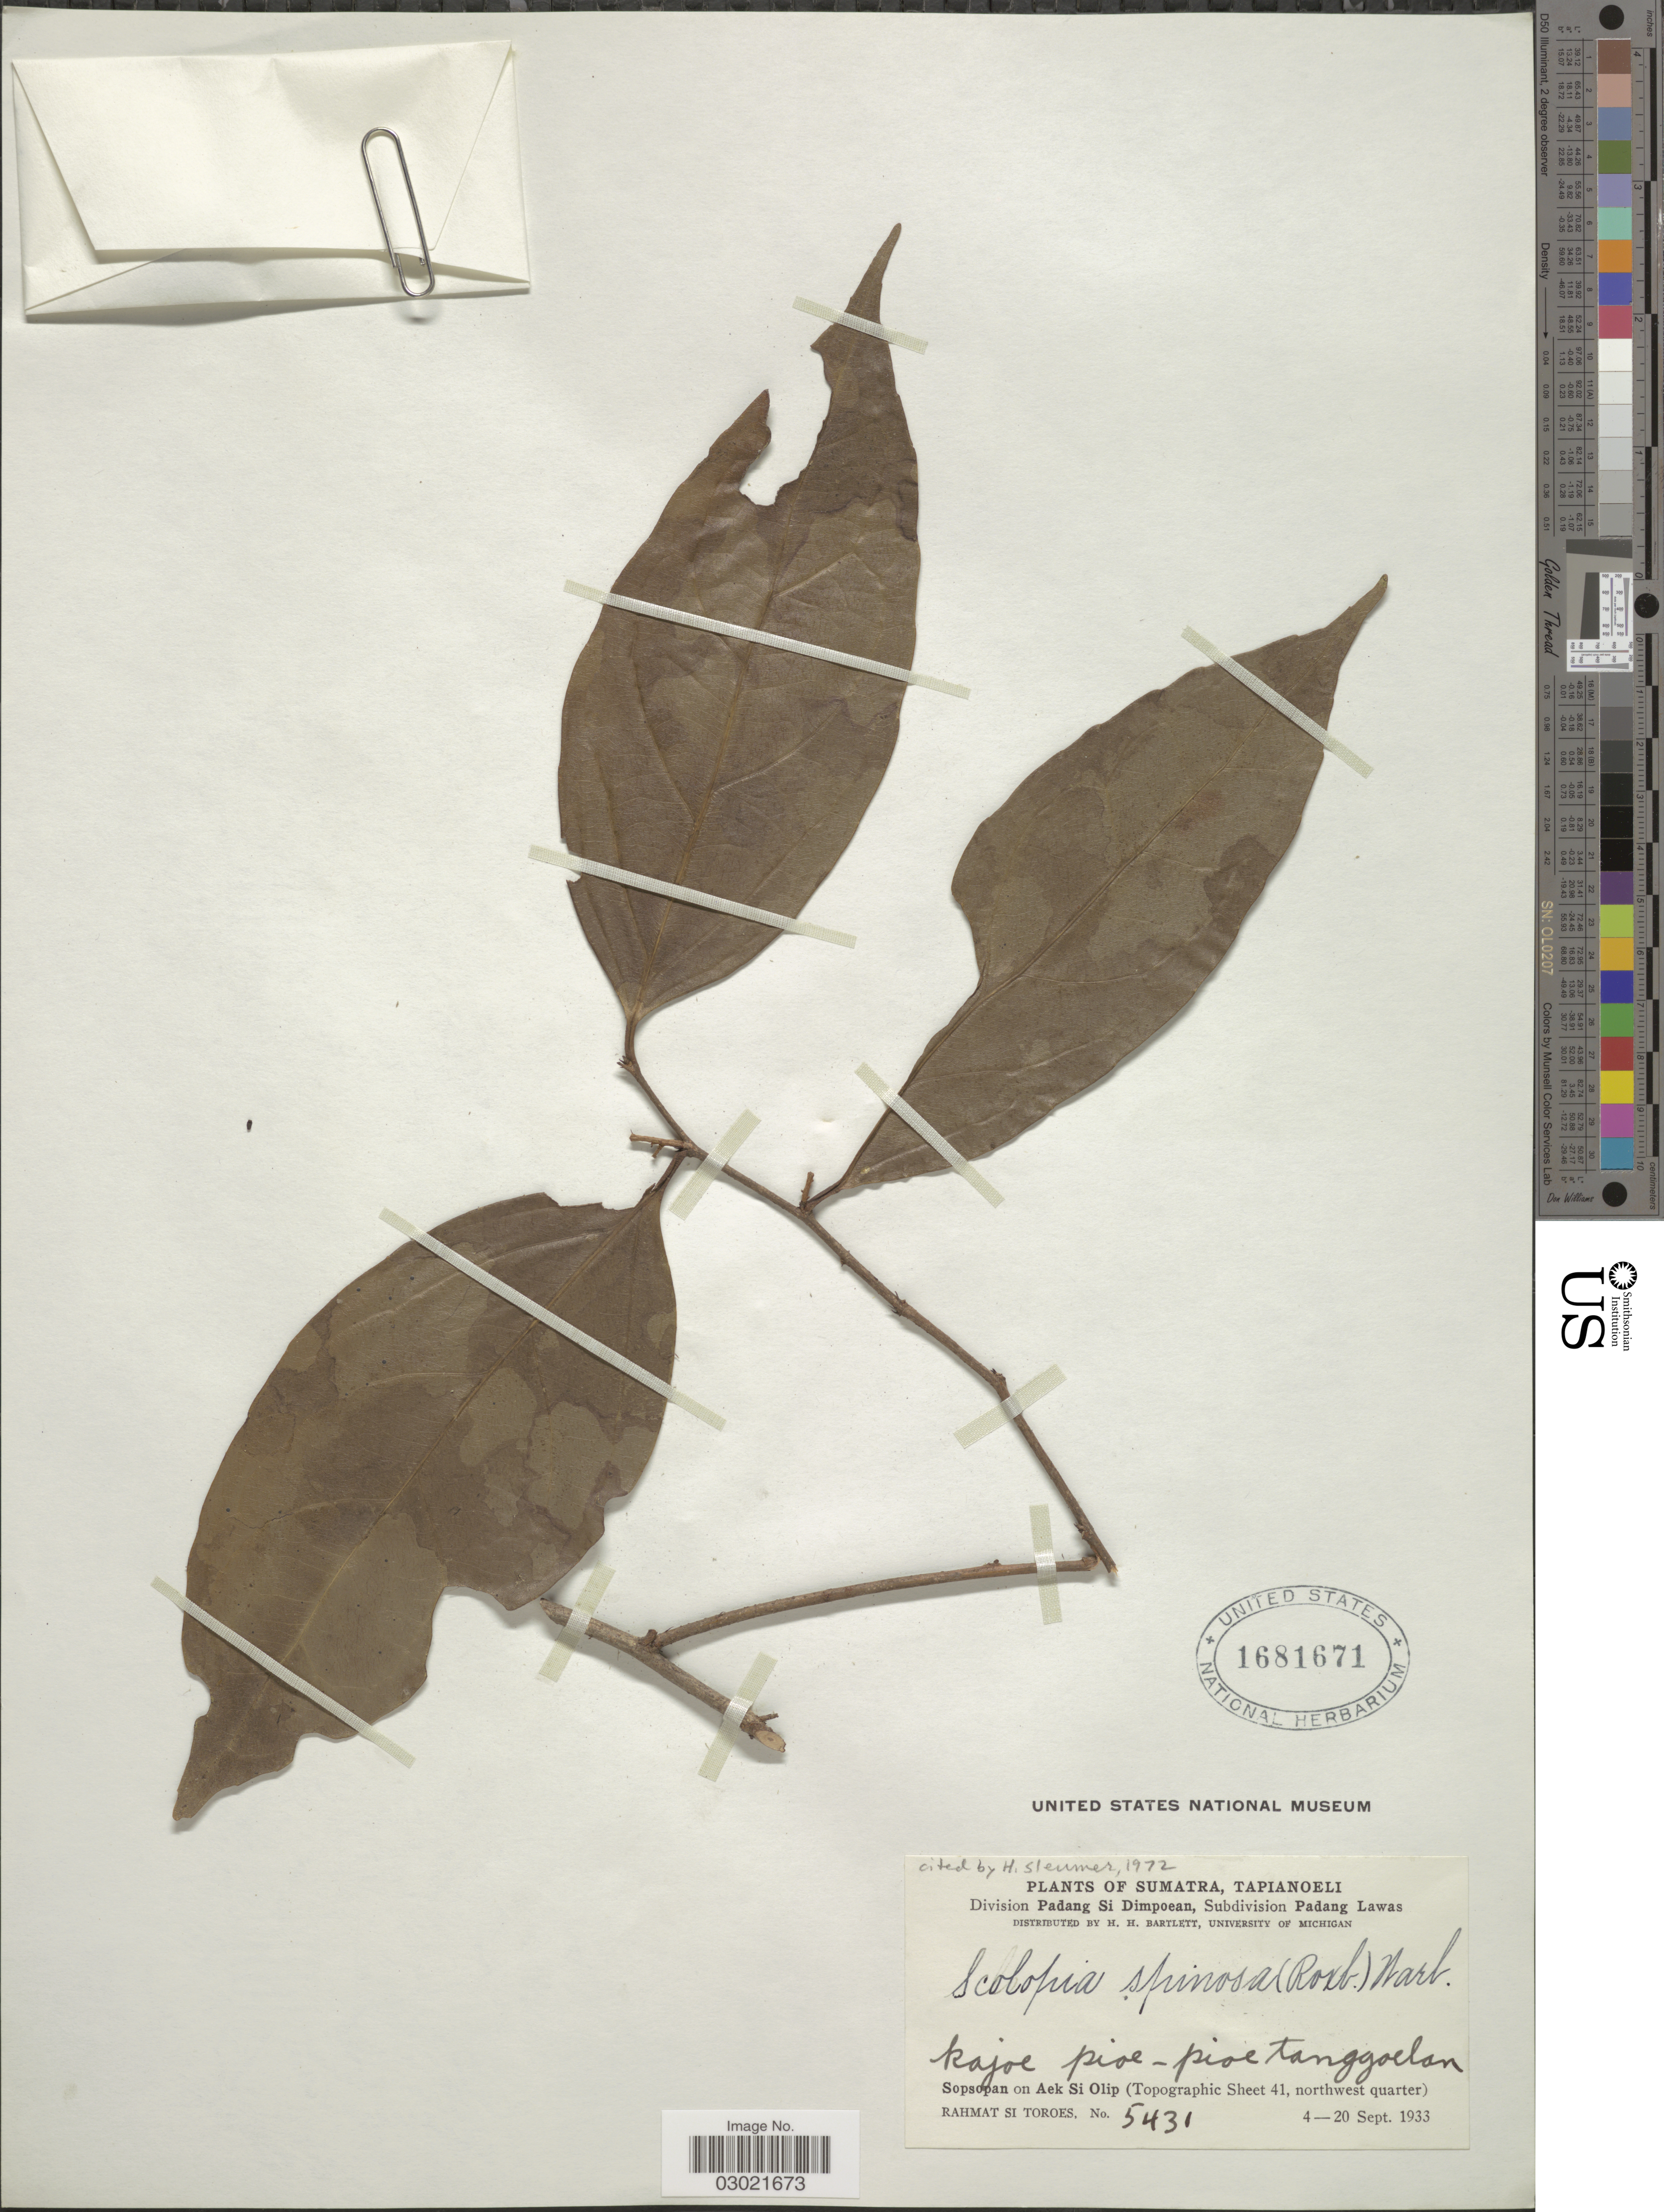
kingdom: Plantae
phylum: Tracheophyta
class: Magnoliopsida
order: Malpighiales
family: Salicaceae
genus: Scolopia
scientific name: Scolopia spinosa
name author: (Roxb.) Warb.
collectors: Rahmat Si Boeea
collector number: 5431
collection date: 1933-09-04/1933-09-20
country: Indonesia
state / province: Sumatra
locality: Sumatra, Tapianoeli. Division Padang Si Dimpoean, Subdivision Padang Lawas. Sopsopan on Aek Si Olip (Topographic Sheet 41, northwest quarter).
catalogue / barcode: US 1681671